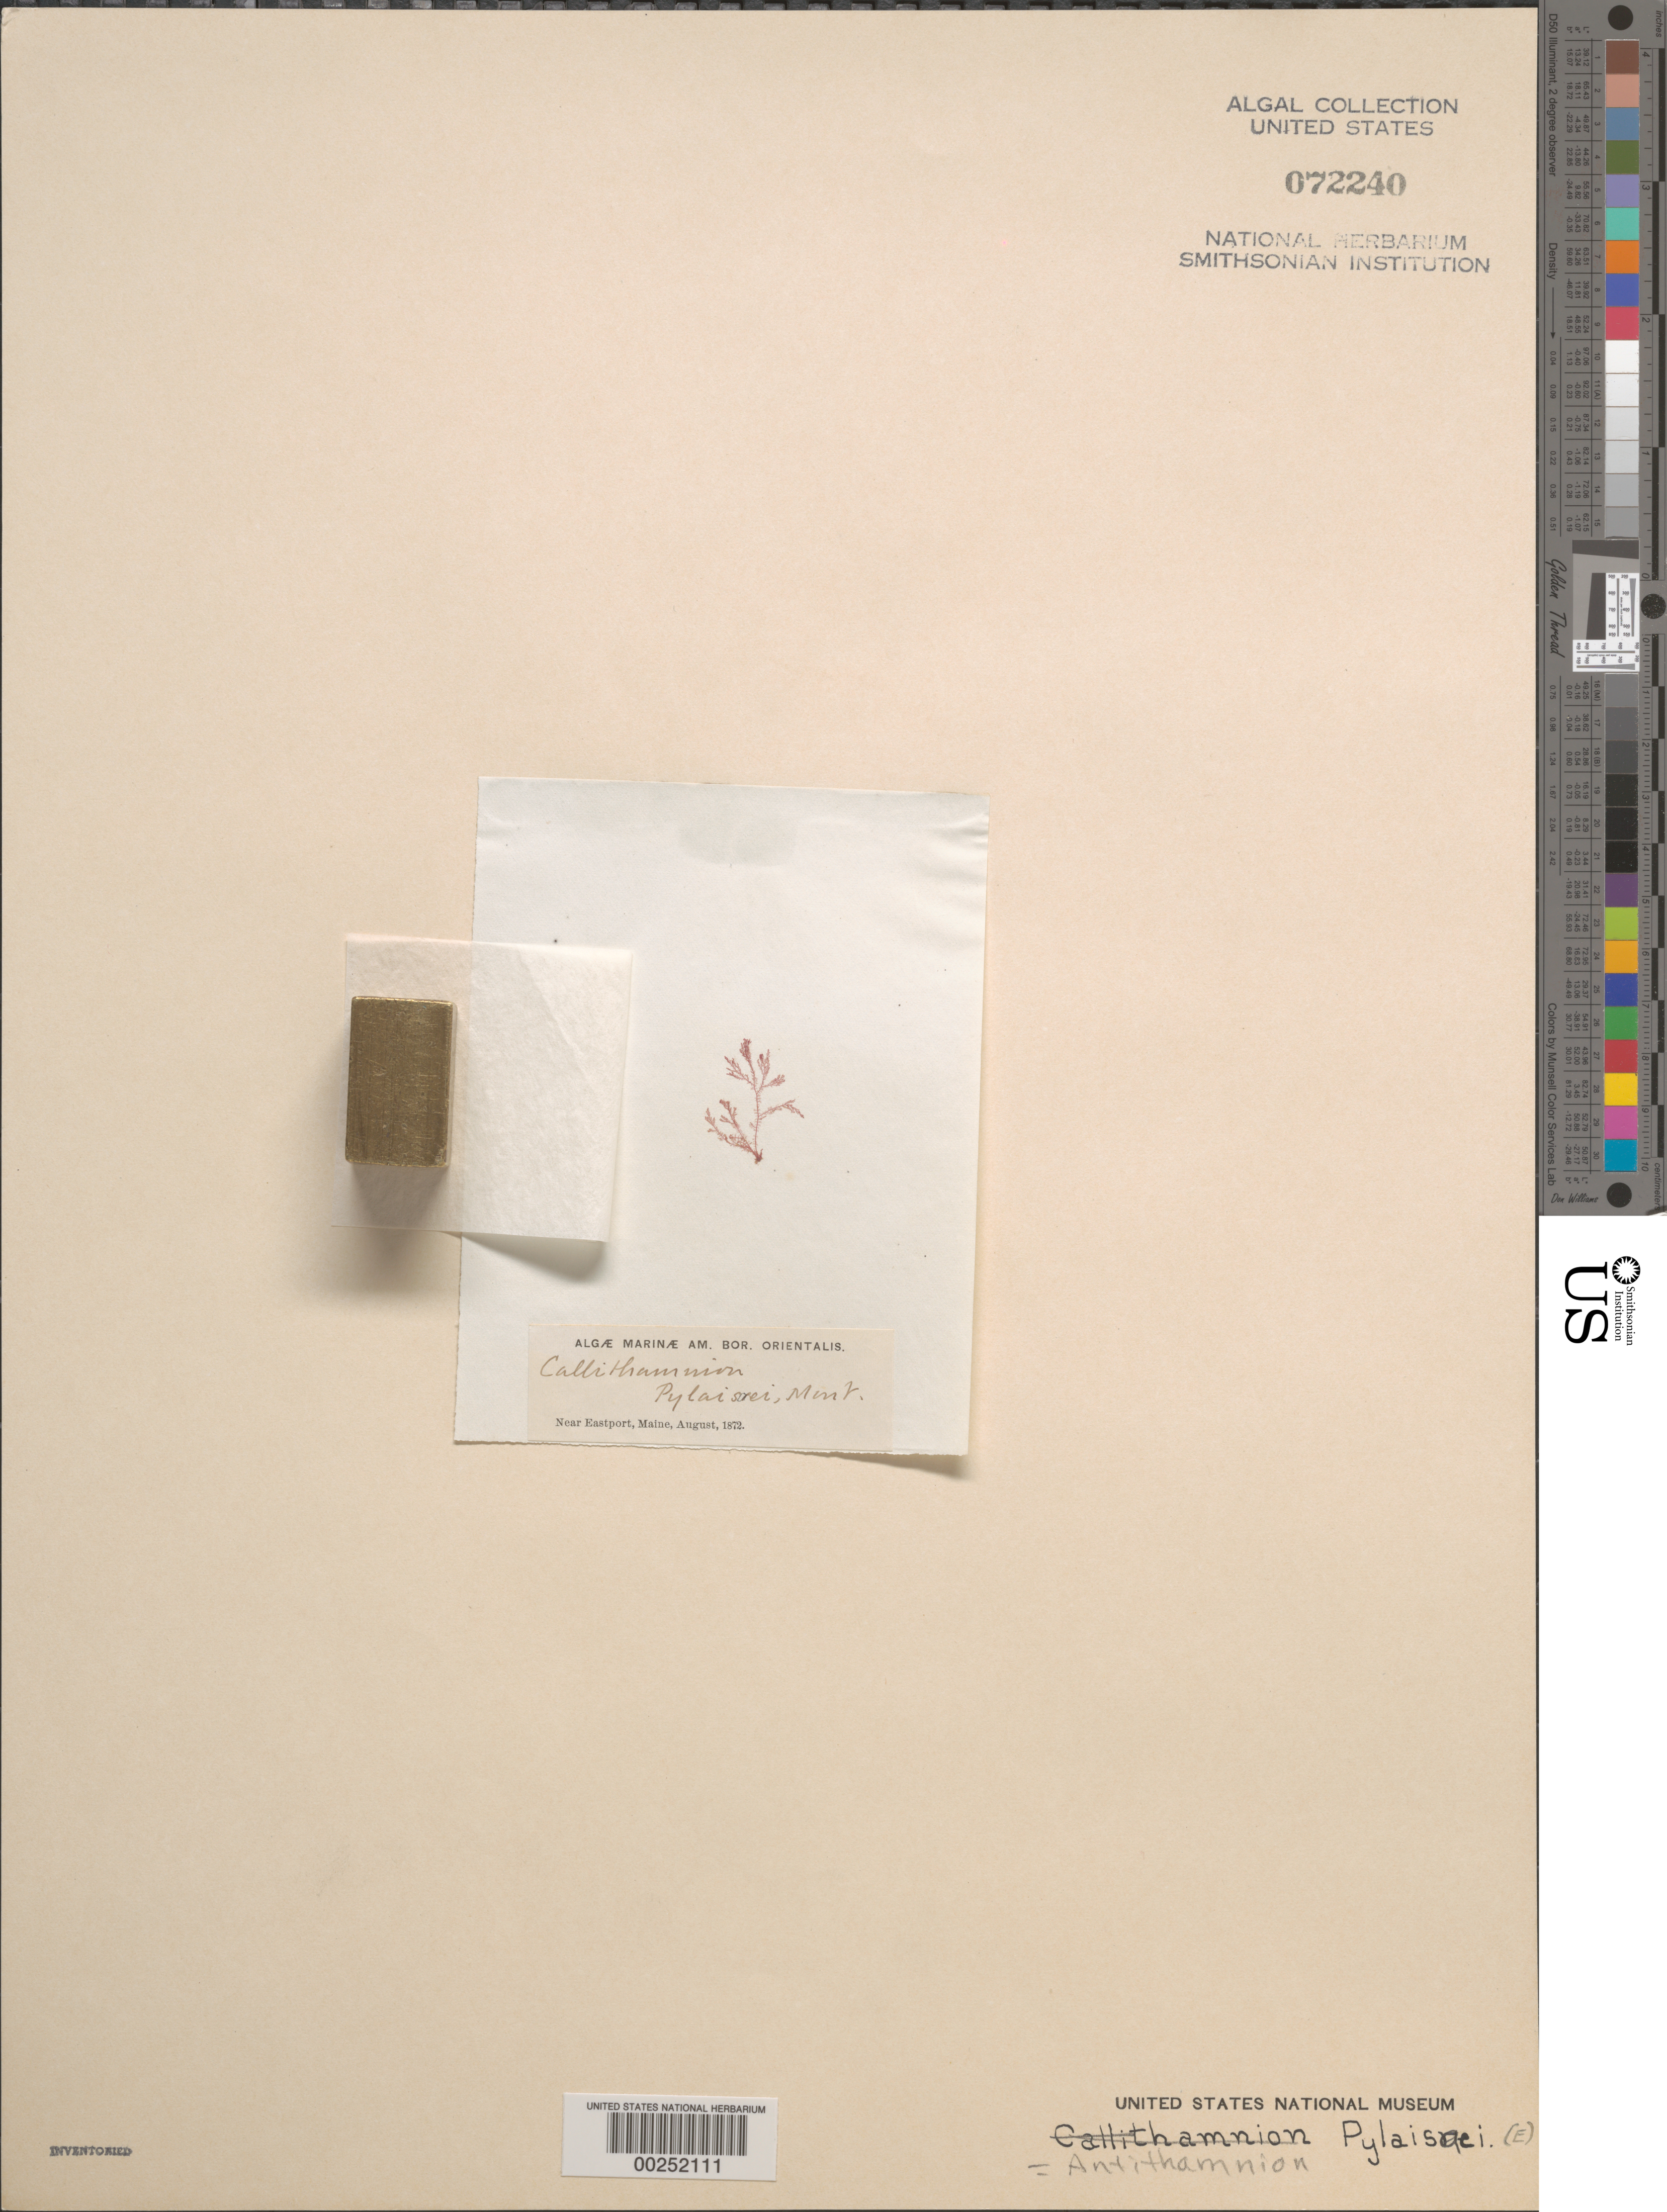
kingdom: Plantae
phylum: Rhodophyta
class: Florideophyceae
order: Ceramiales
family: Ceramiaceae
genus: Scagelia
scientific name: Scagelia pylaisaei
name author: (Montagne) M.J. Wynne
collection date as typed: Aug 1872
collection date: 1872-08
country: United States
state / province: Maine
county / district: Washington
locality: Near Eastport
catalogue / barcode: US 72240